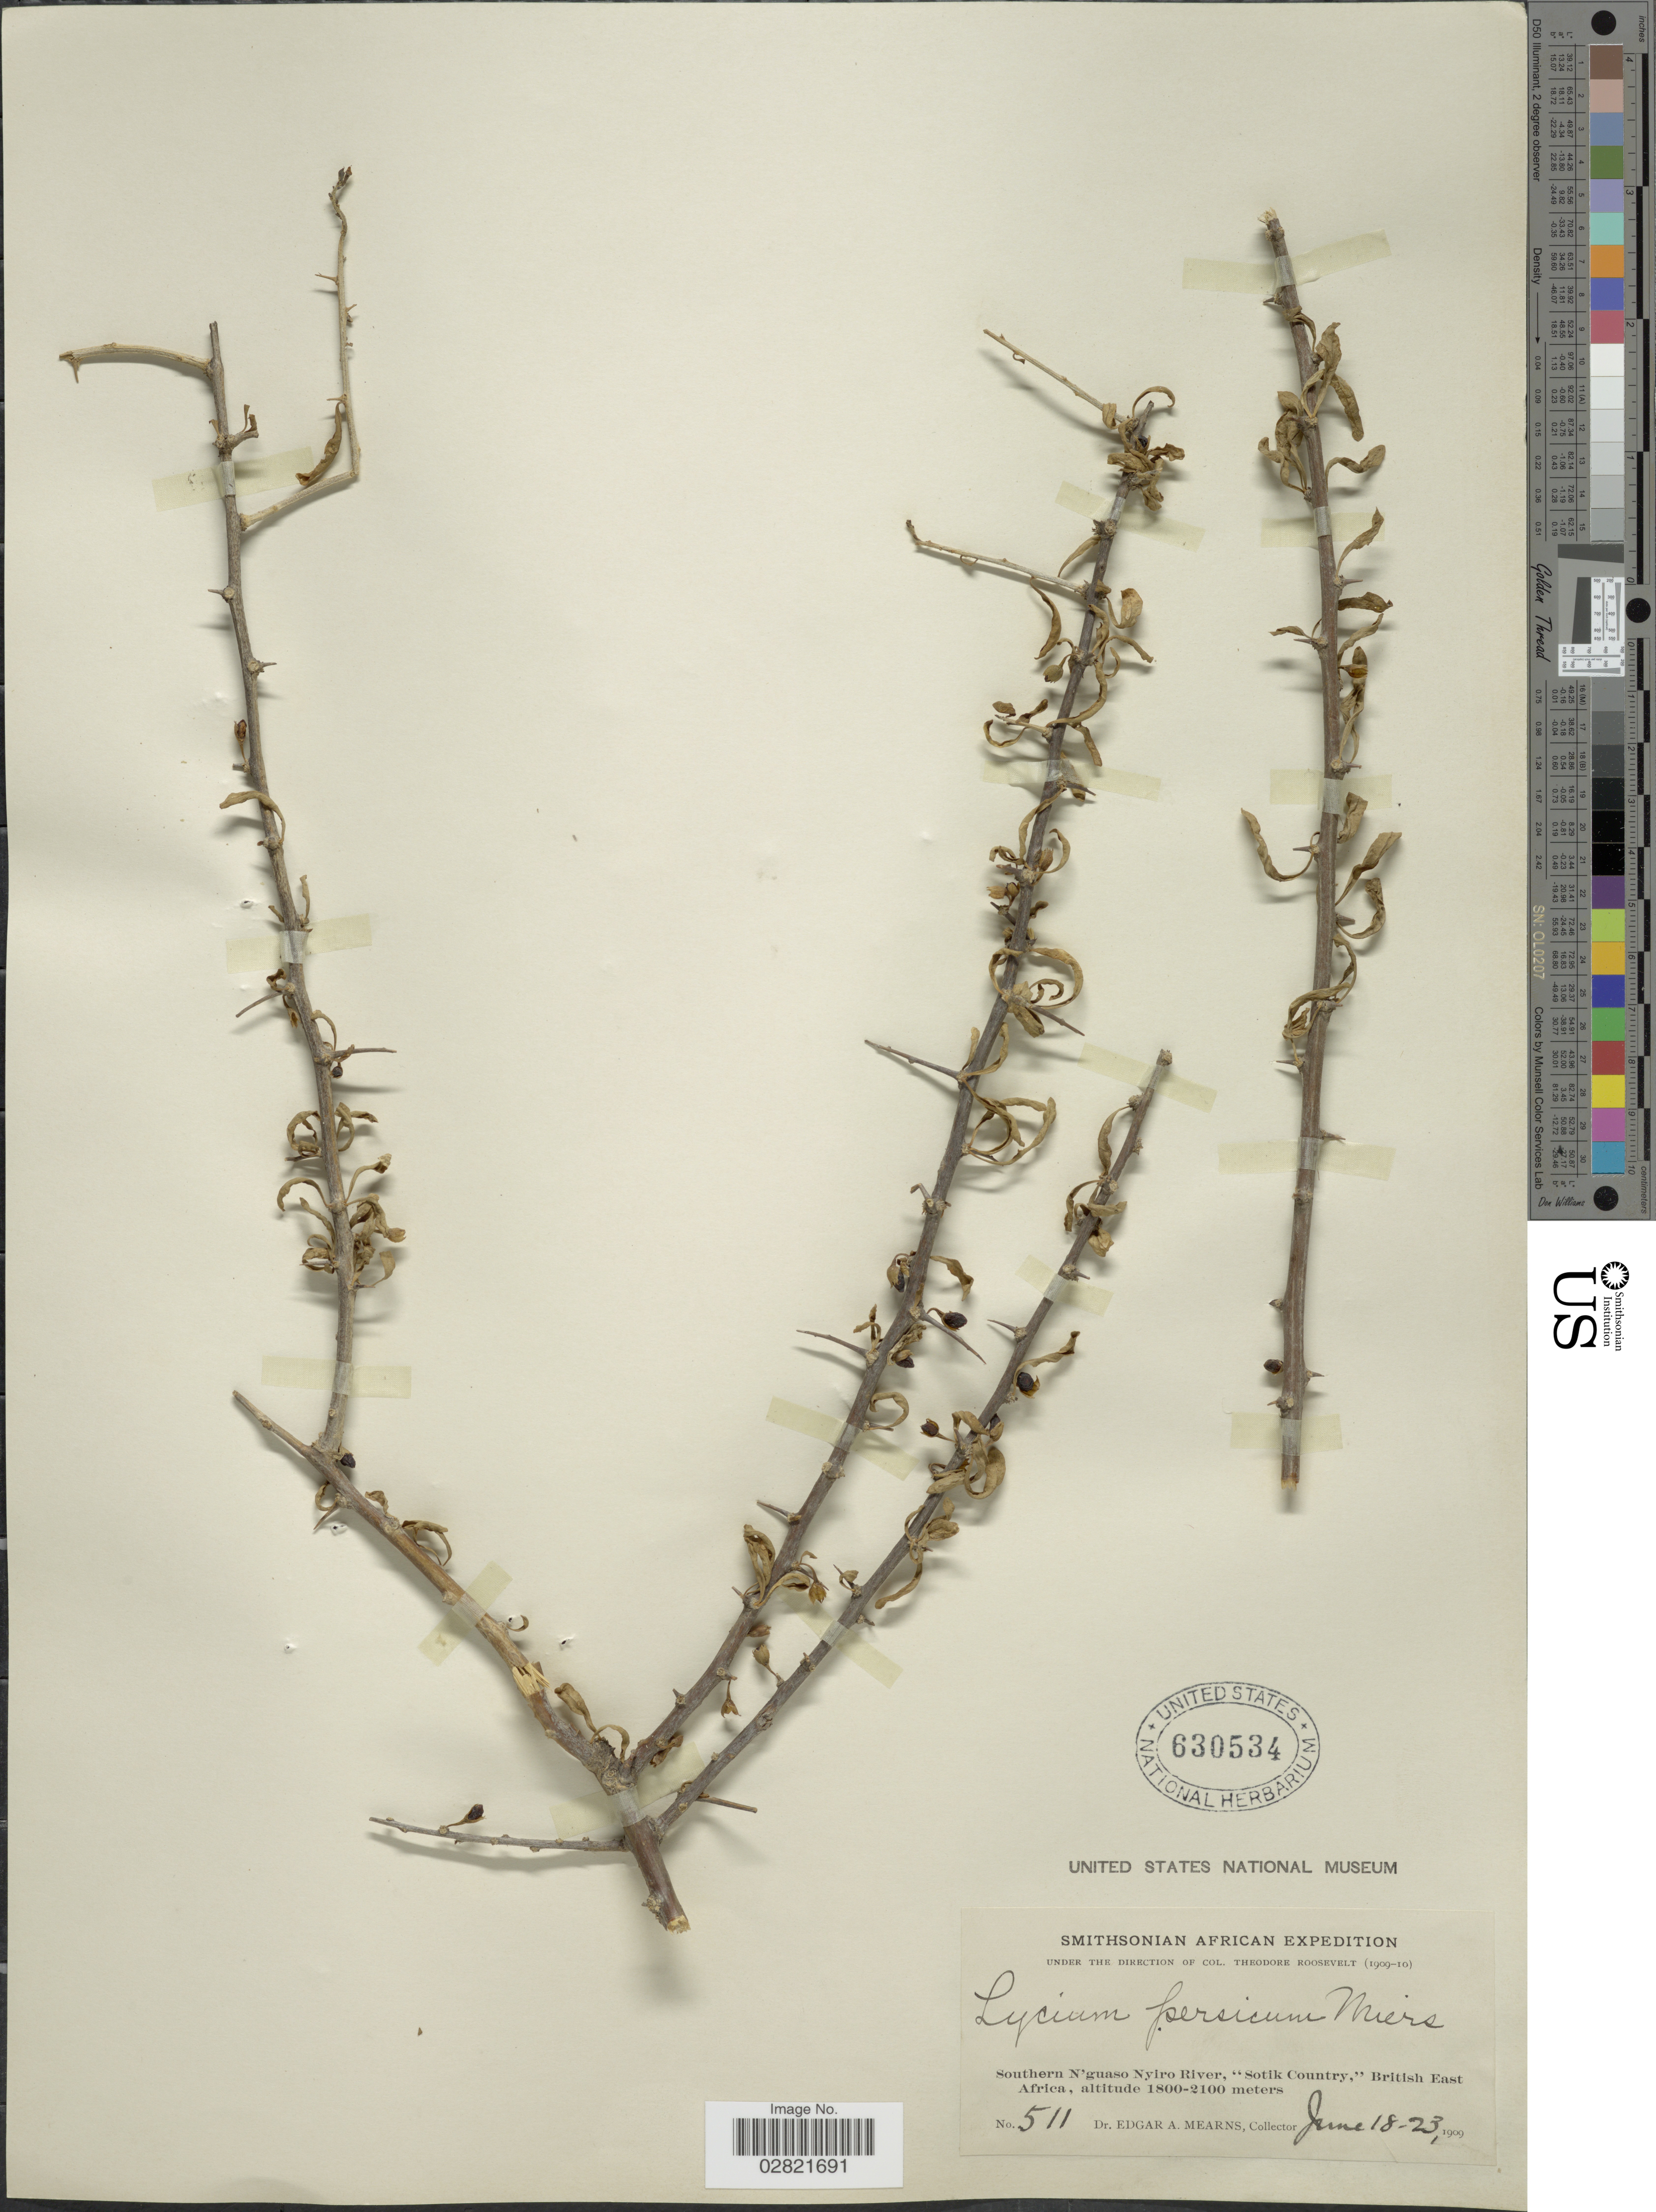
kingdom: Plantae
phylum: Tracheophyta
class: Magnoliopsida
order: Solanales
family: Solanaceae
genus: Lycium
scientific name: Lycium persicum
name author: Miers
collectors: E. A. Mearns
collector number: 511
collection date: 1909-06-18/1909-06-23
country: Kenya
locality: African. Southern N'guaso Nyiro River, "Sotik Country," British East Africa.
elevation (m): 1800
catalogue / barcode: US 630534